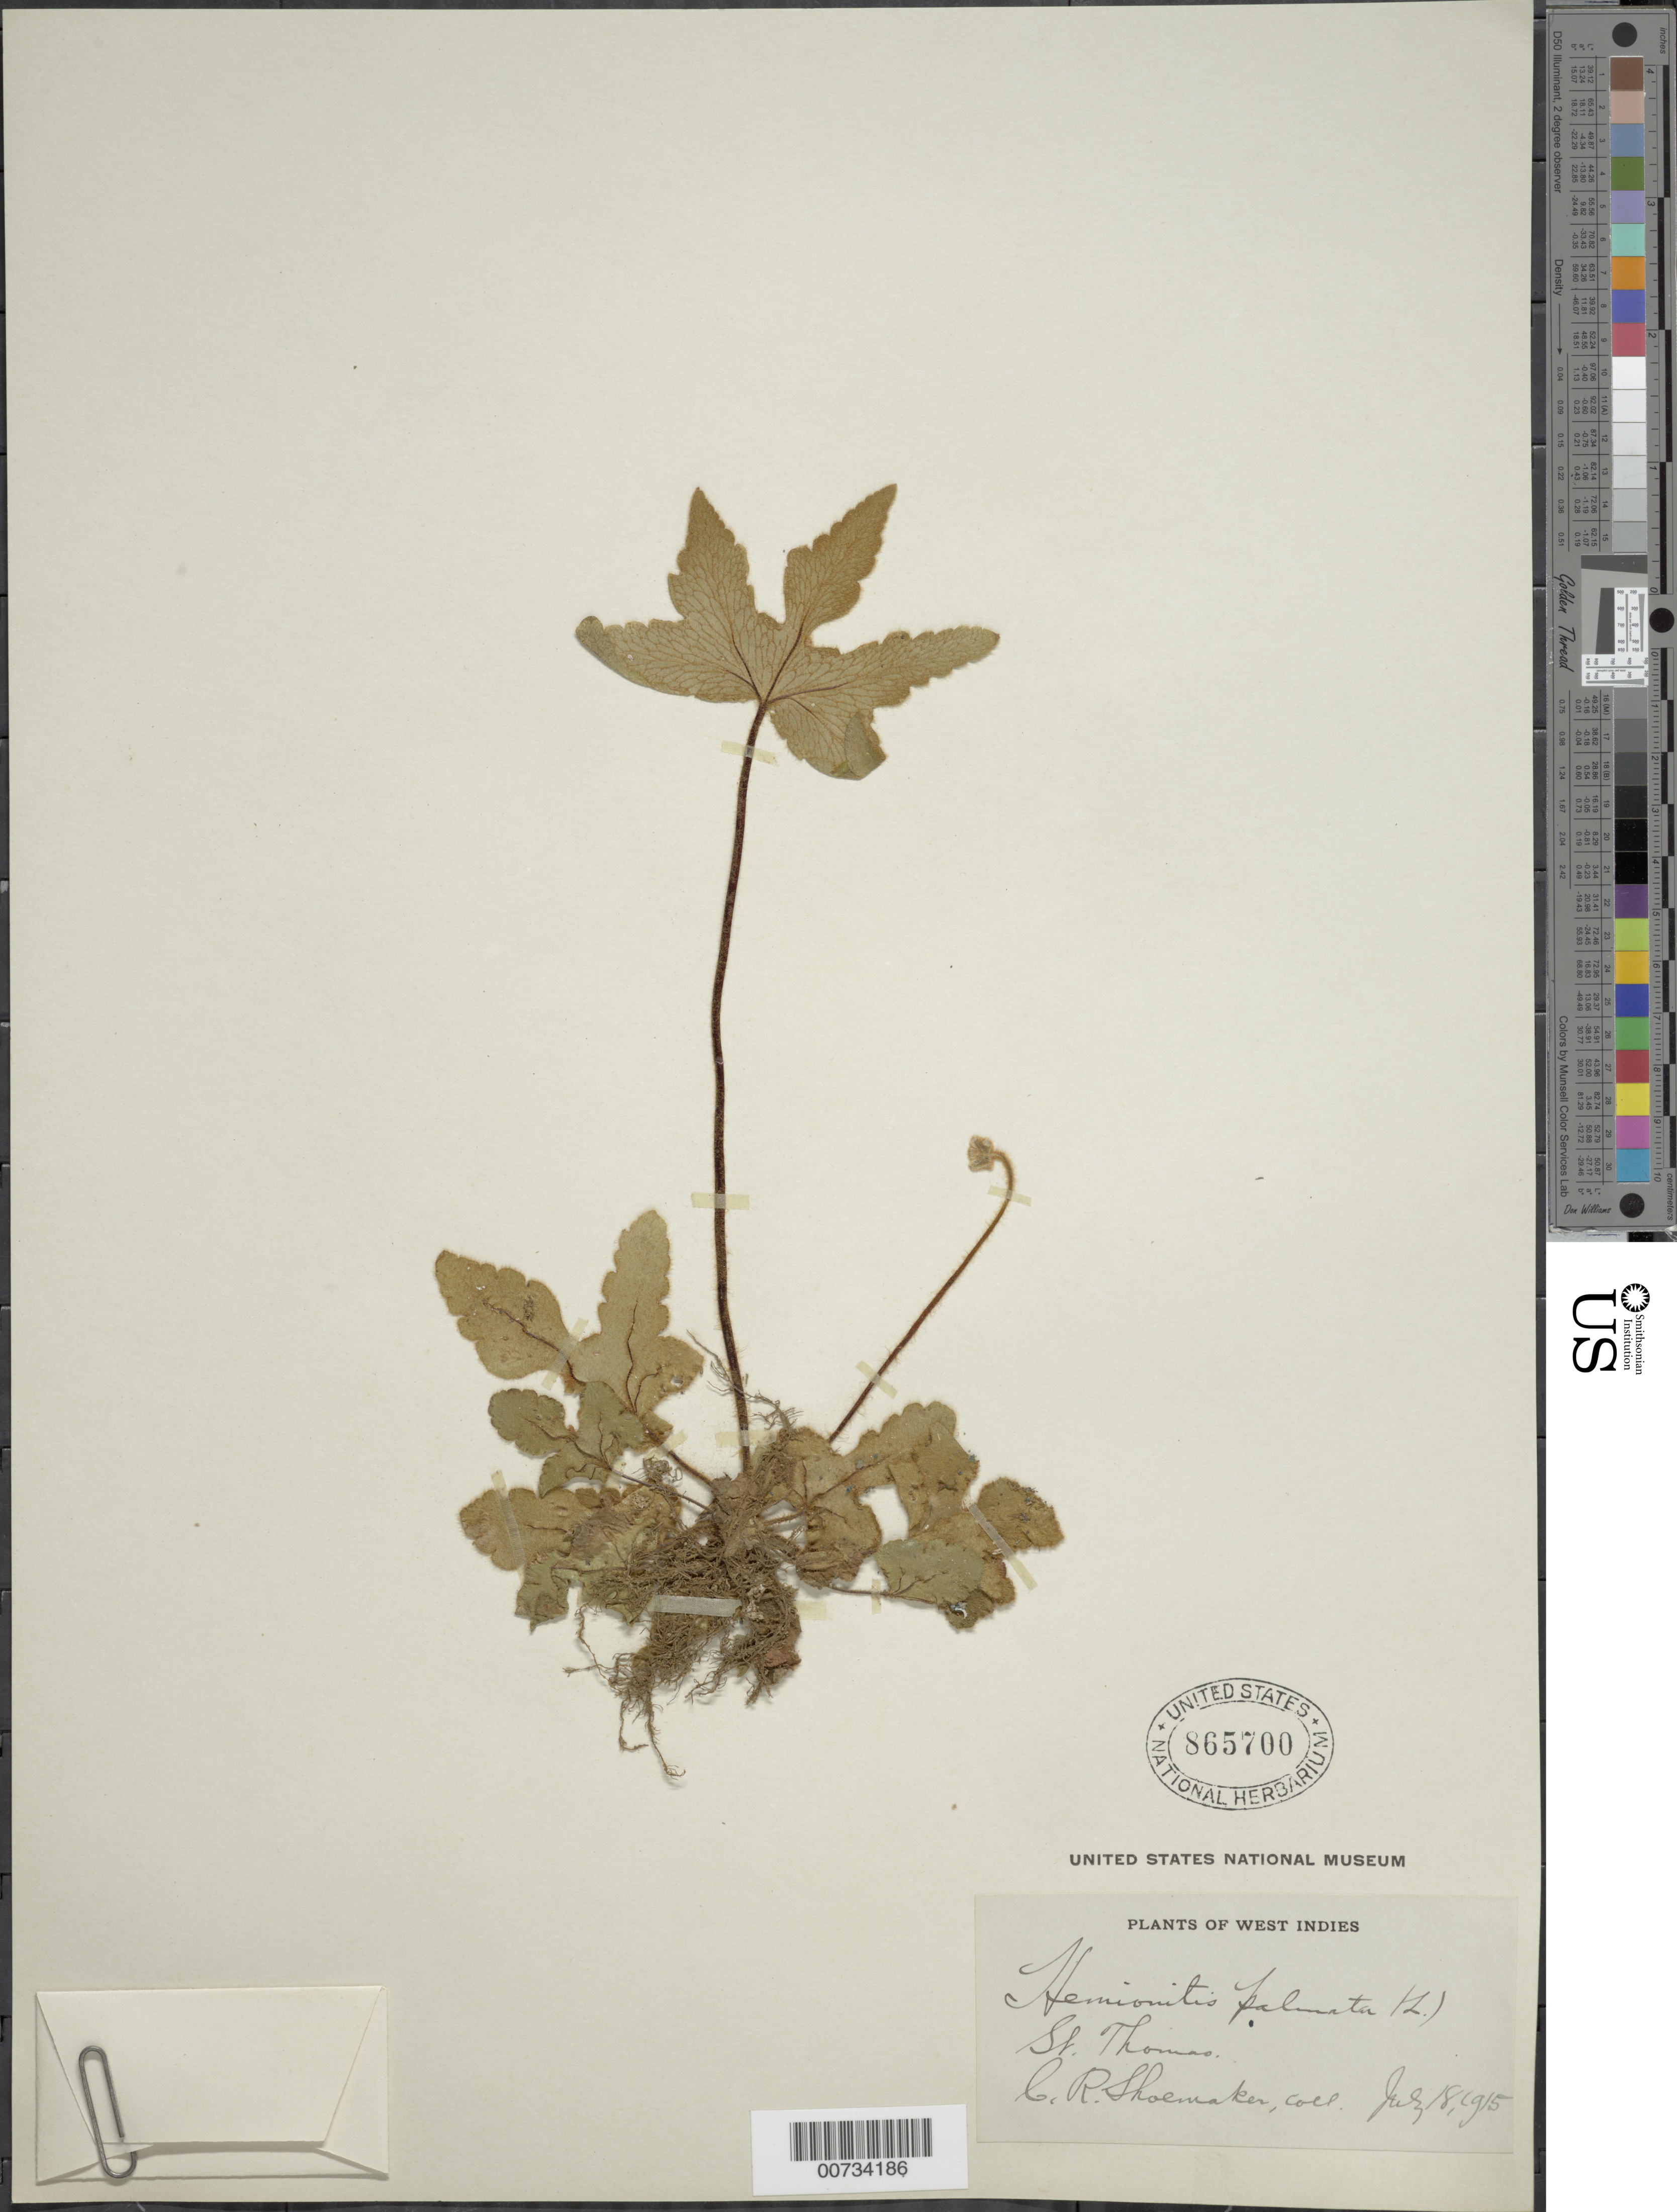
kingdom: Plantae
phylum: Tracheophyta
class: Polypodiopsida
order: Polypodiales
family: Pteridaceae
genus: Hemionitis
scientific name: Hemionitis palmata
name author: L.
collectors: C. Shoemaker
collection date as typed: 18 Jul 1915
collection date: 1915-07-18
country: U.S. Virgin Islands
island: St. Thomas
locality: St. Thomas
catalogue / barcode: US 865700